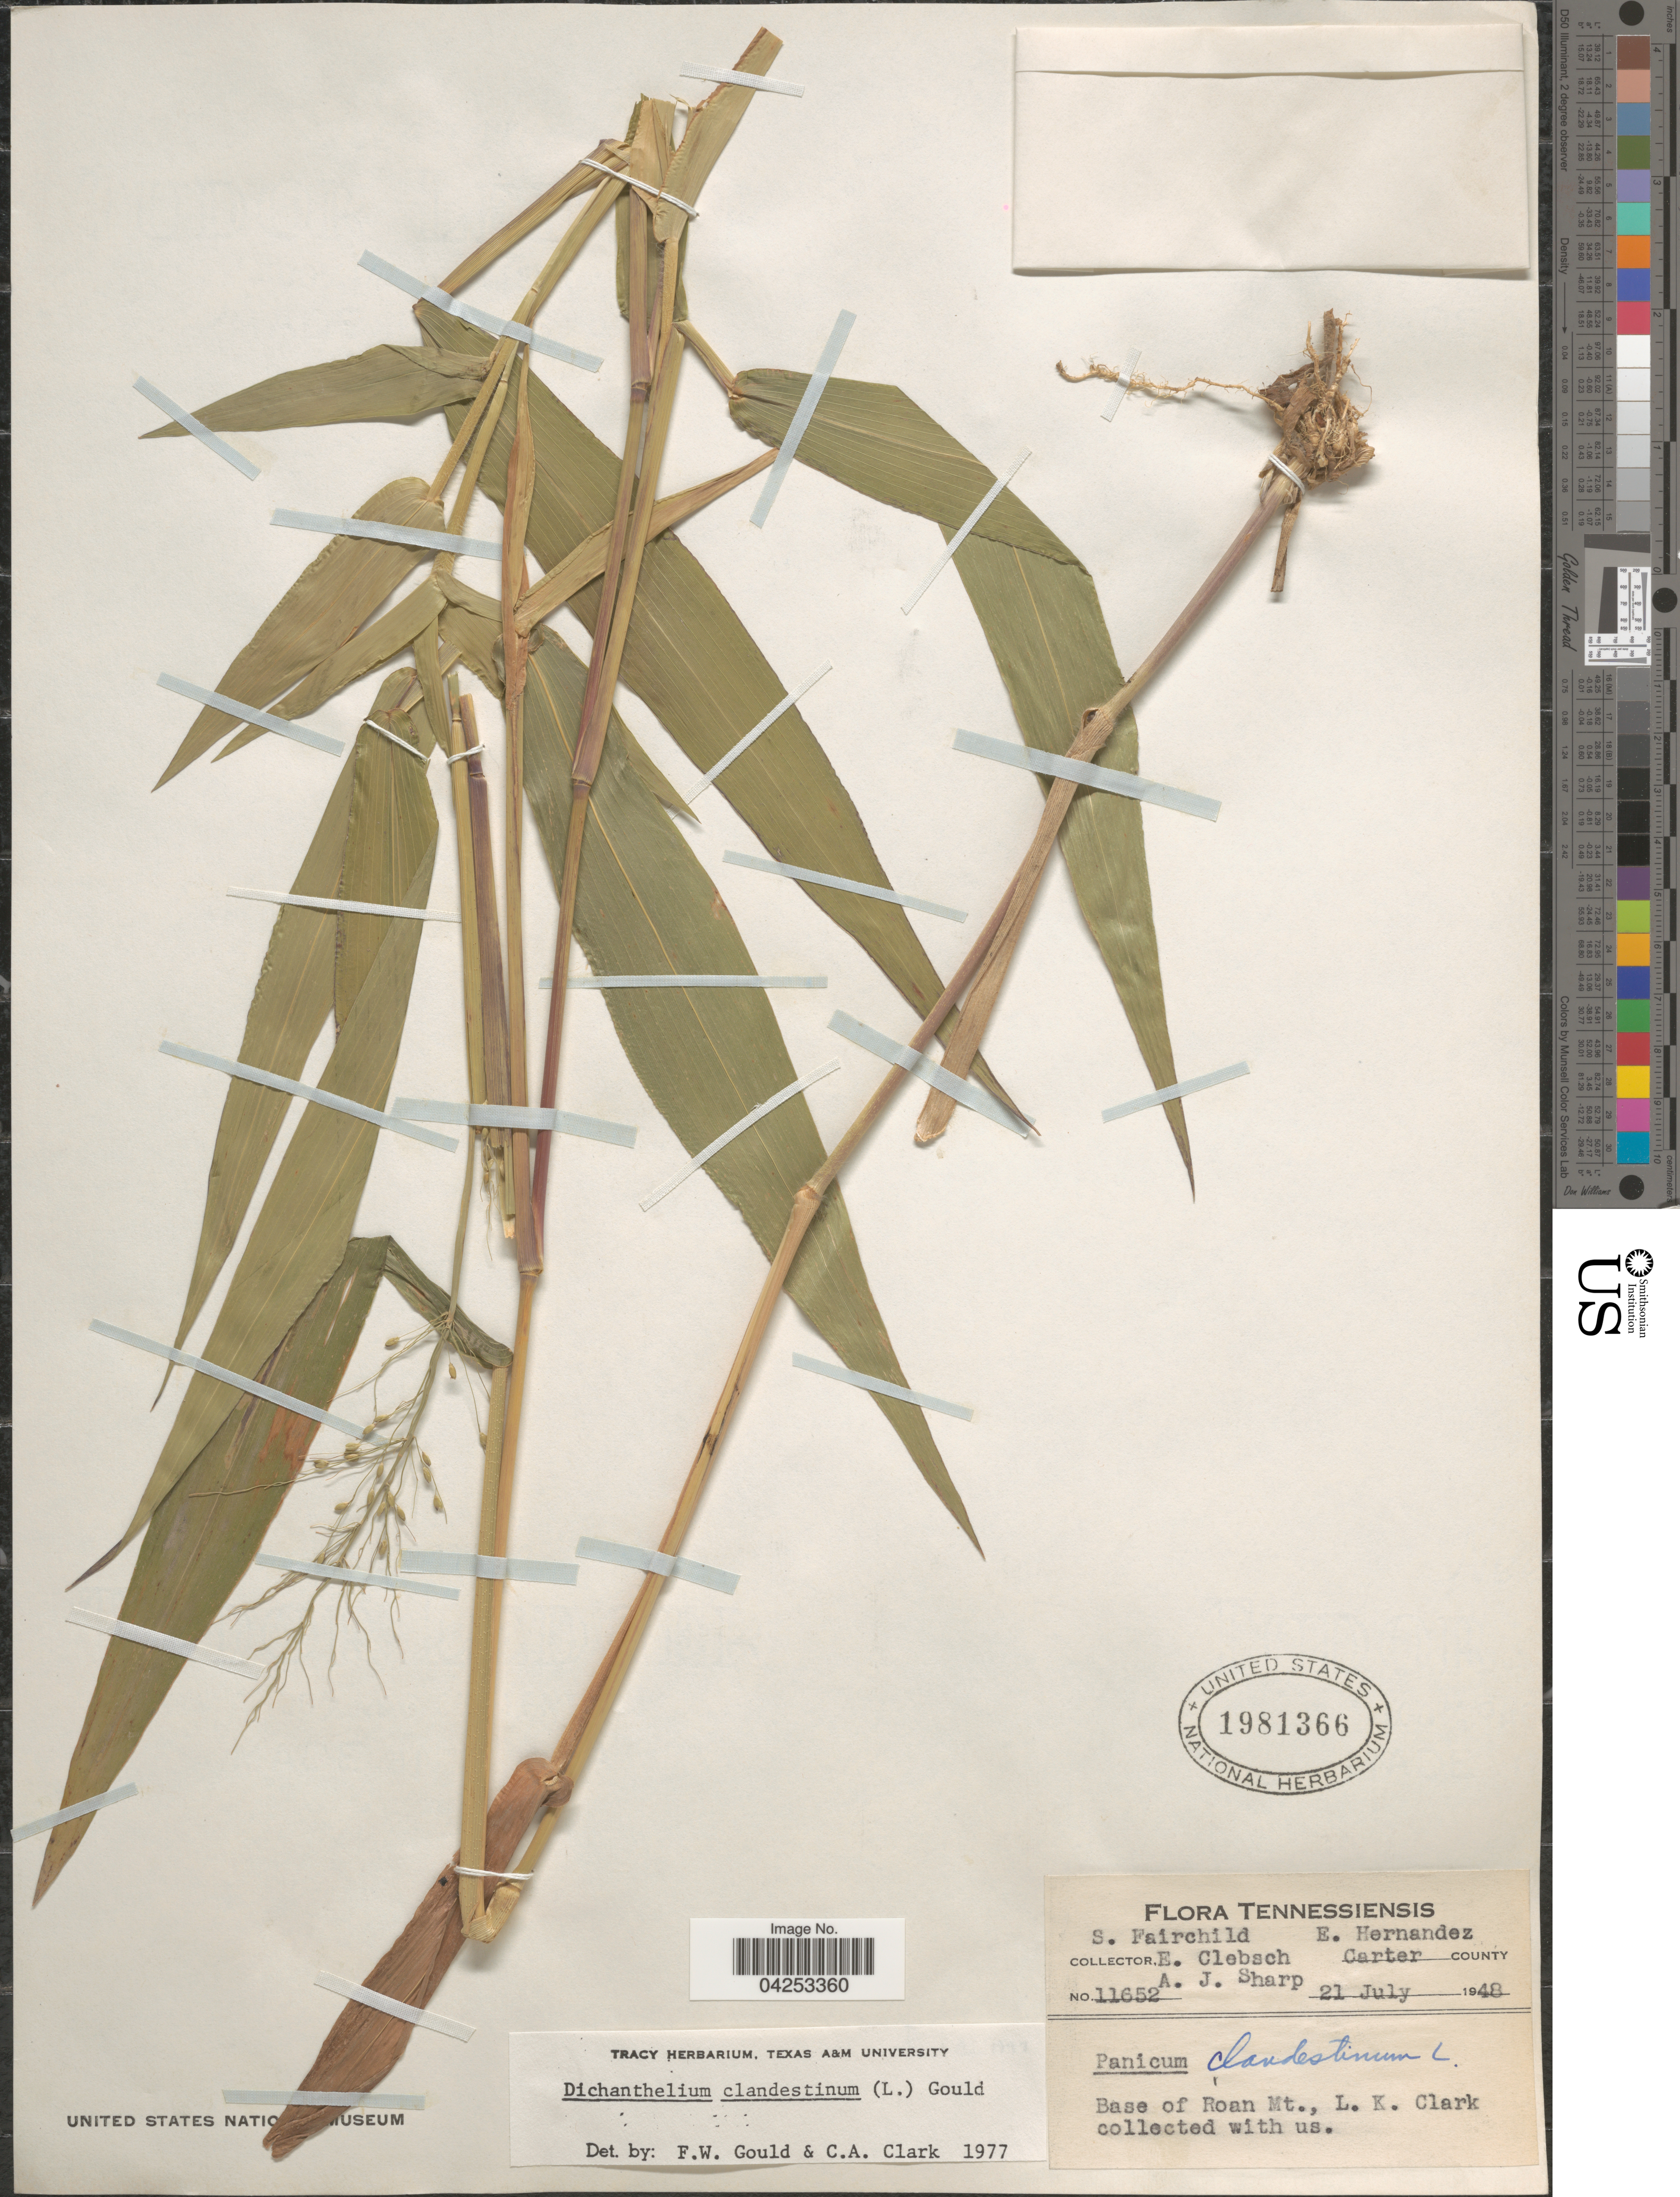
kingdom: Plantae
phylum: Tracheophyta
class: Liliopsida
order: Poales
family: Poaceae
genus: Dichanthelium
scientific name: Dichanthelium clandestinum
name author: (L.) Gould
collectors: S. Fairchild, E. Clebsch, A. J. Sharp, E. Hernandez & L. Clarke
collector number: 11652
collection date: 1948-07-21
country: United States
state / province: Tennessee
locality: Carter County. Base of Roan Mt.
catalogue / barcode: US 1981366